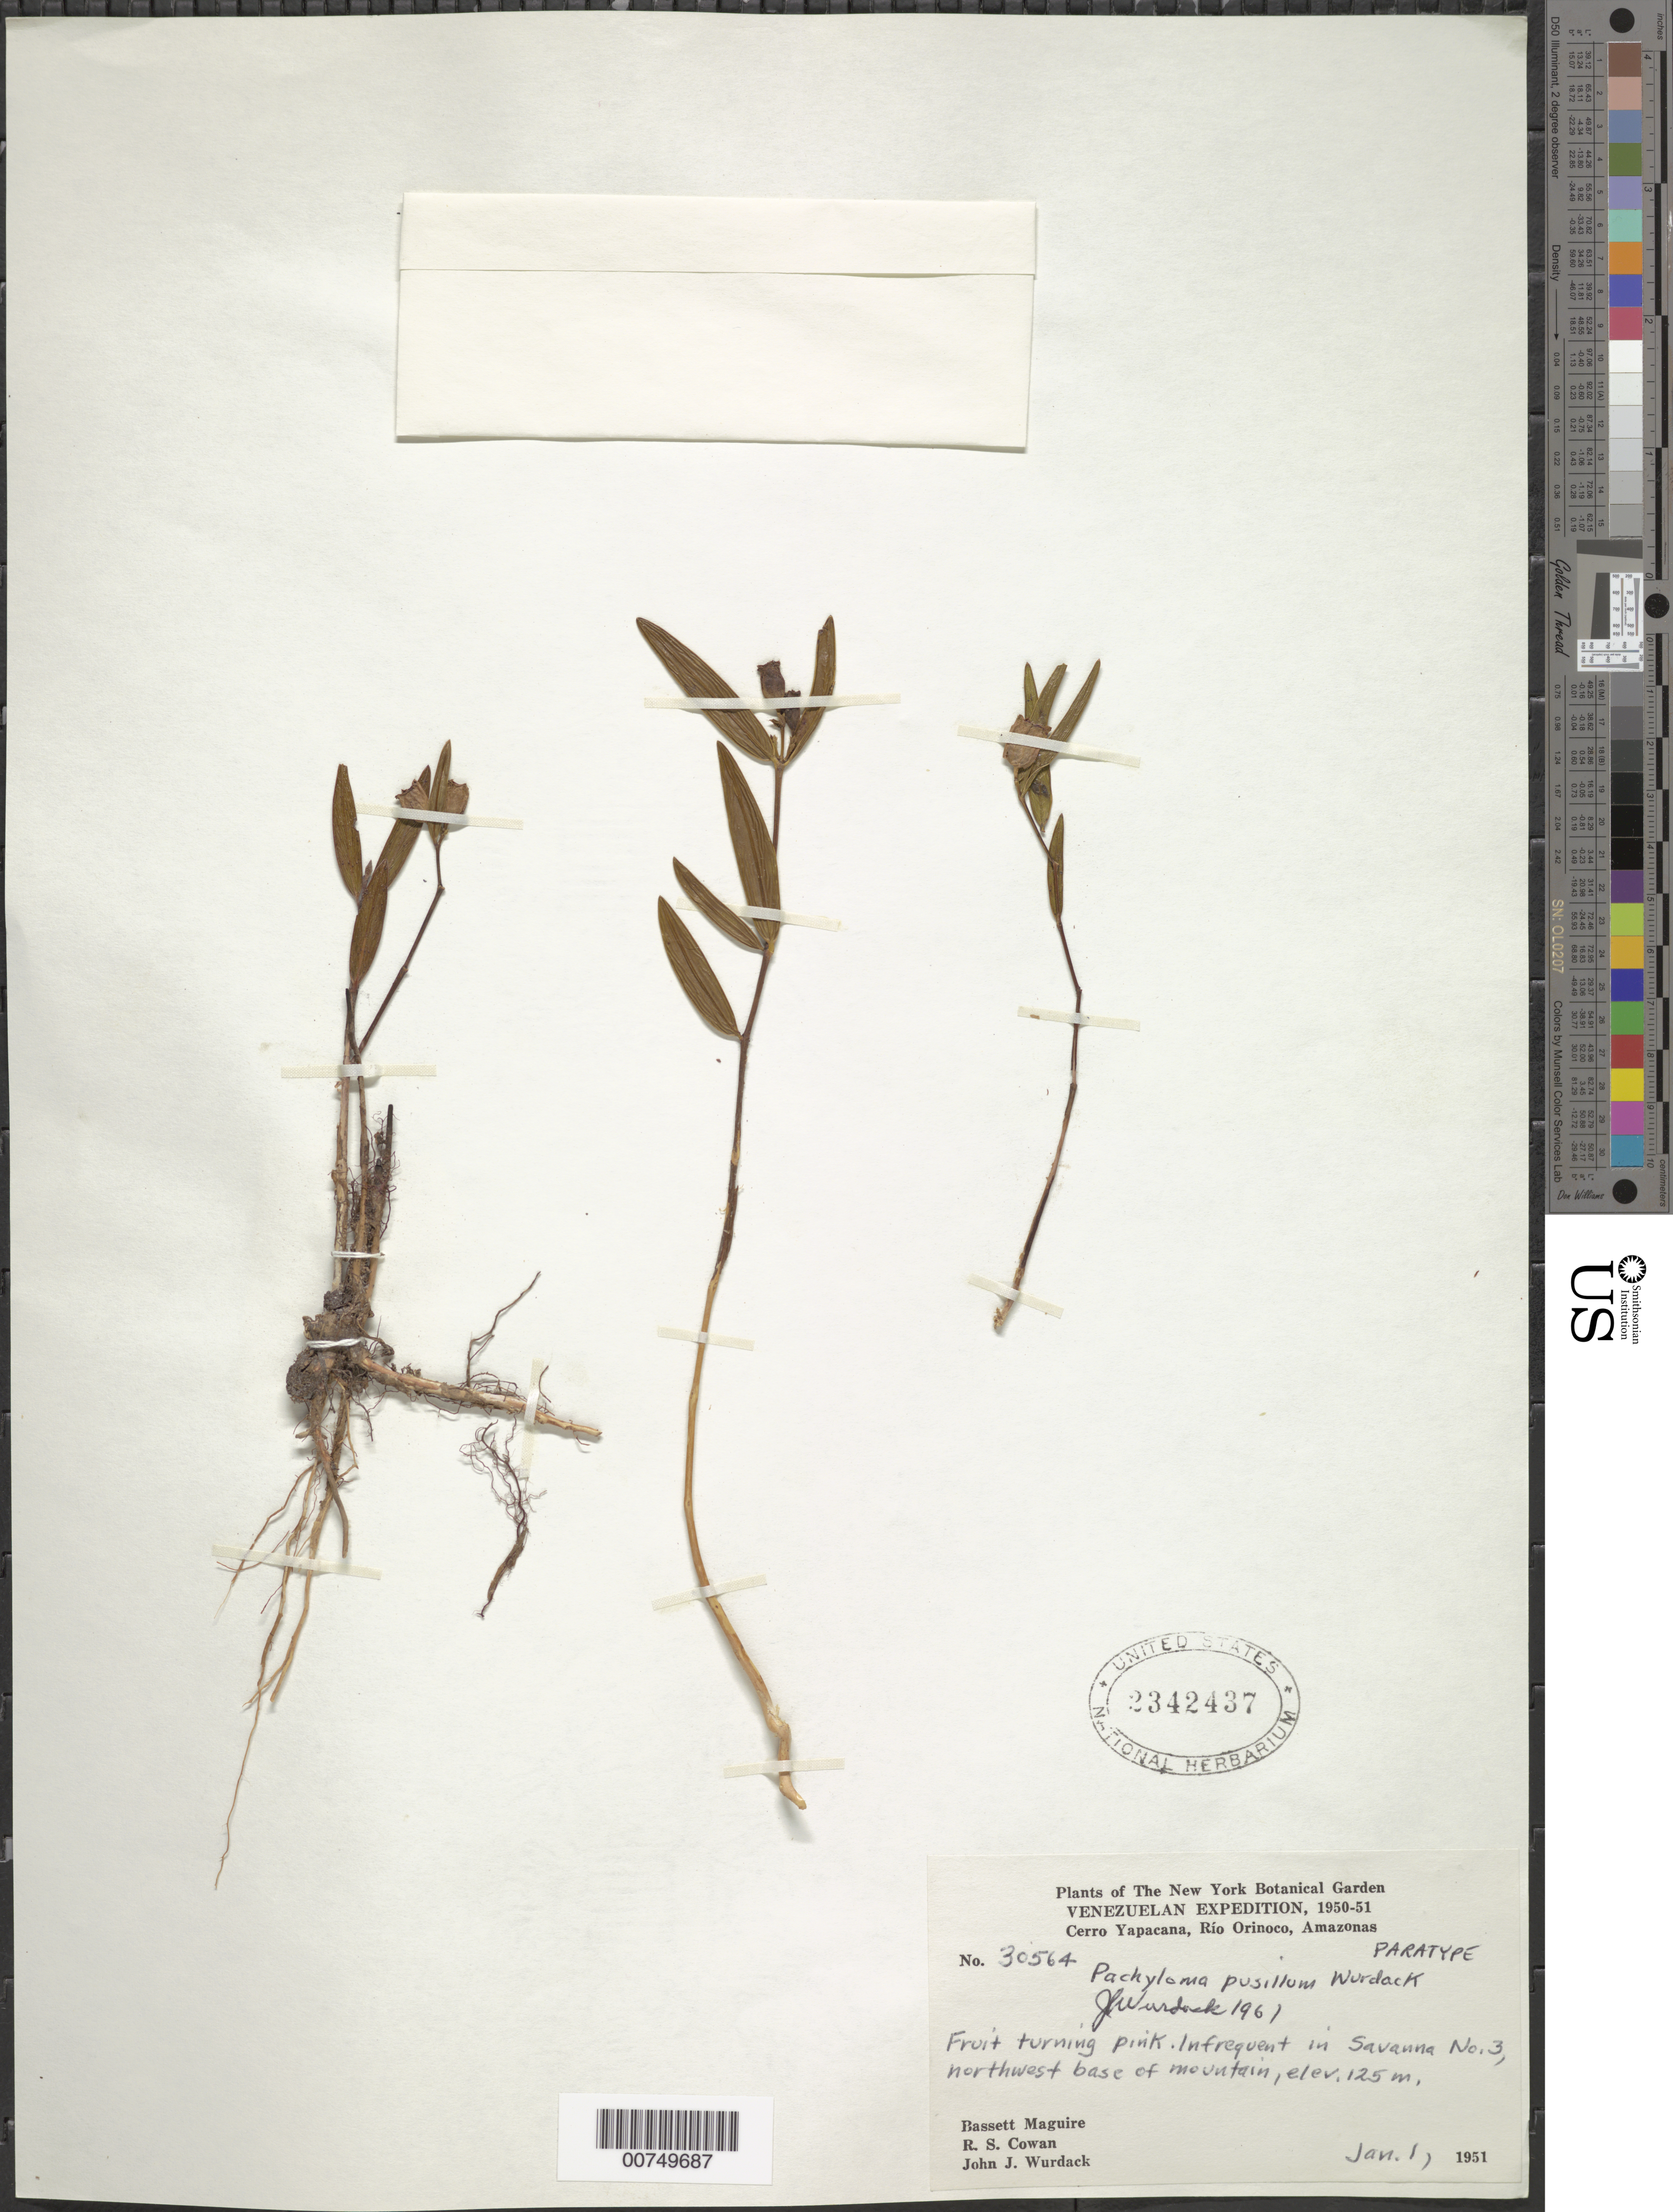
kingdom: Plantae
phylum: Tracheophyta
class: Magnoliopsida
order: Myrtales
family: Melastomataceae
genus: Pachyloma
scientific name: Pachyloma pusillum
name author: Wurdack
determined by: Wurdack, John J., (US), US (UNITED STATES)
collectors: B. Maguire, R. S. Cowan & J. J. Wurdack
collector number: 30564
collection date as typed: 1-Jan-51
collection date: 1951-01-01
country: Venezuela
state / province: Amazonas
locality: Cerro Yapacána, Río Orinoco; savanna No. 3, NW base of mountain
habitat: Savanna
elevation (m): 125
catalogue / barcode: US 2342437